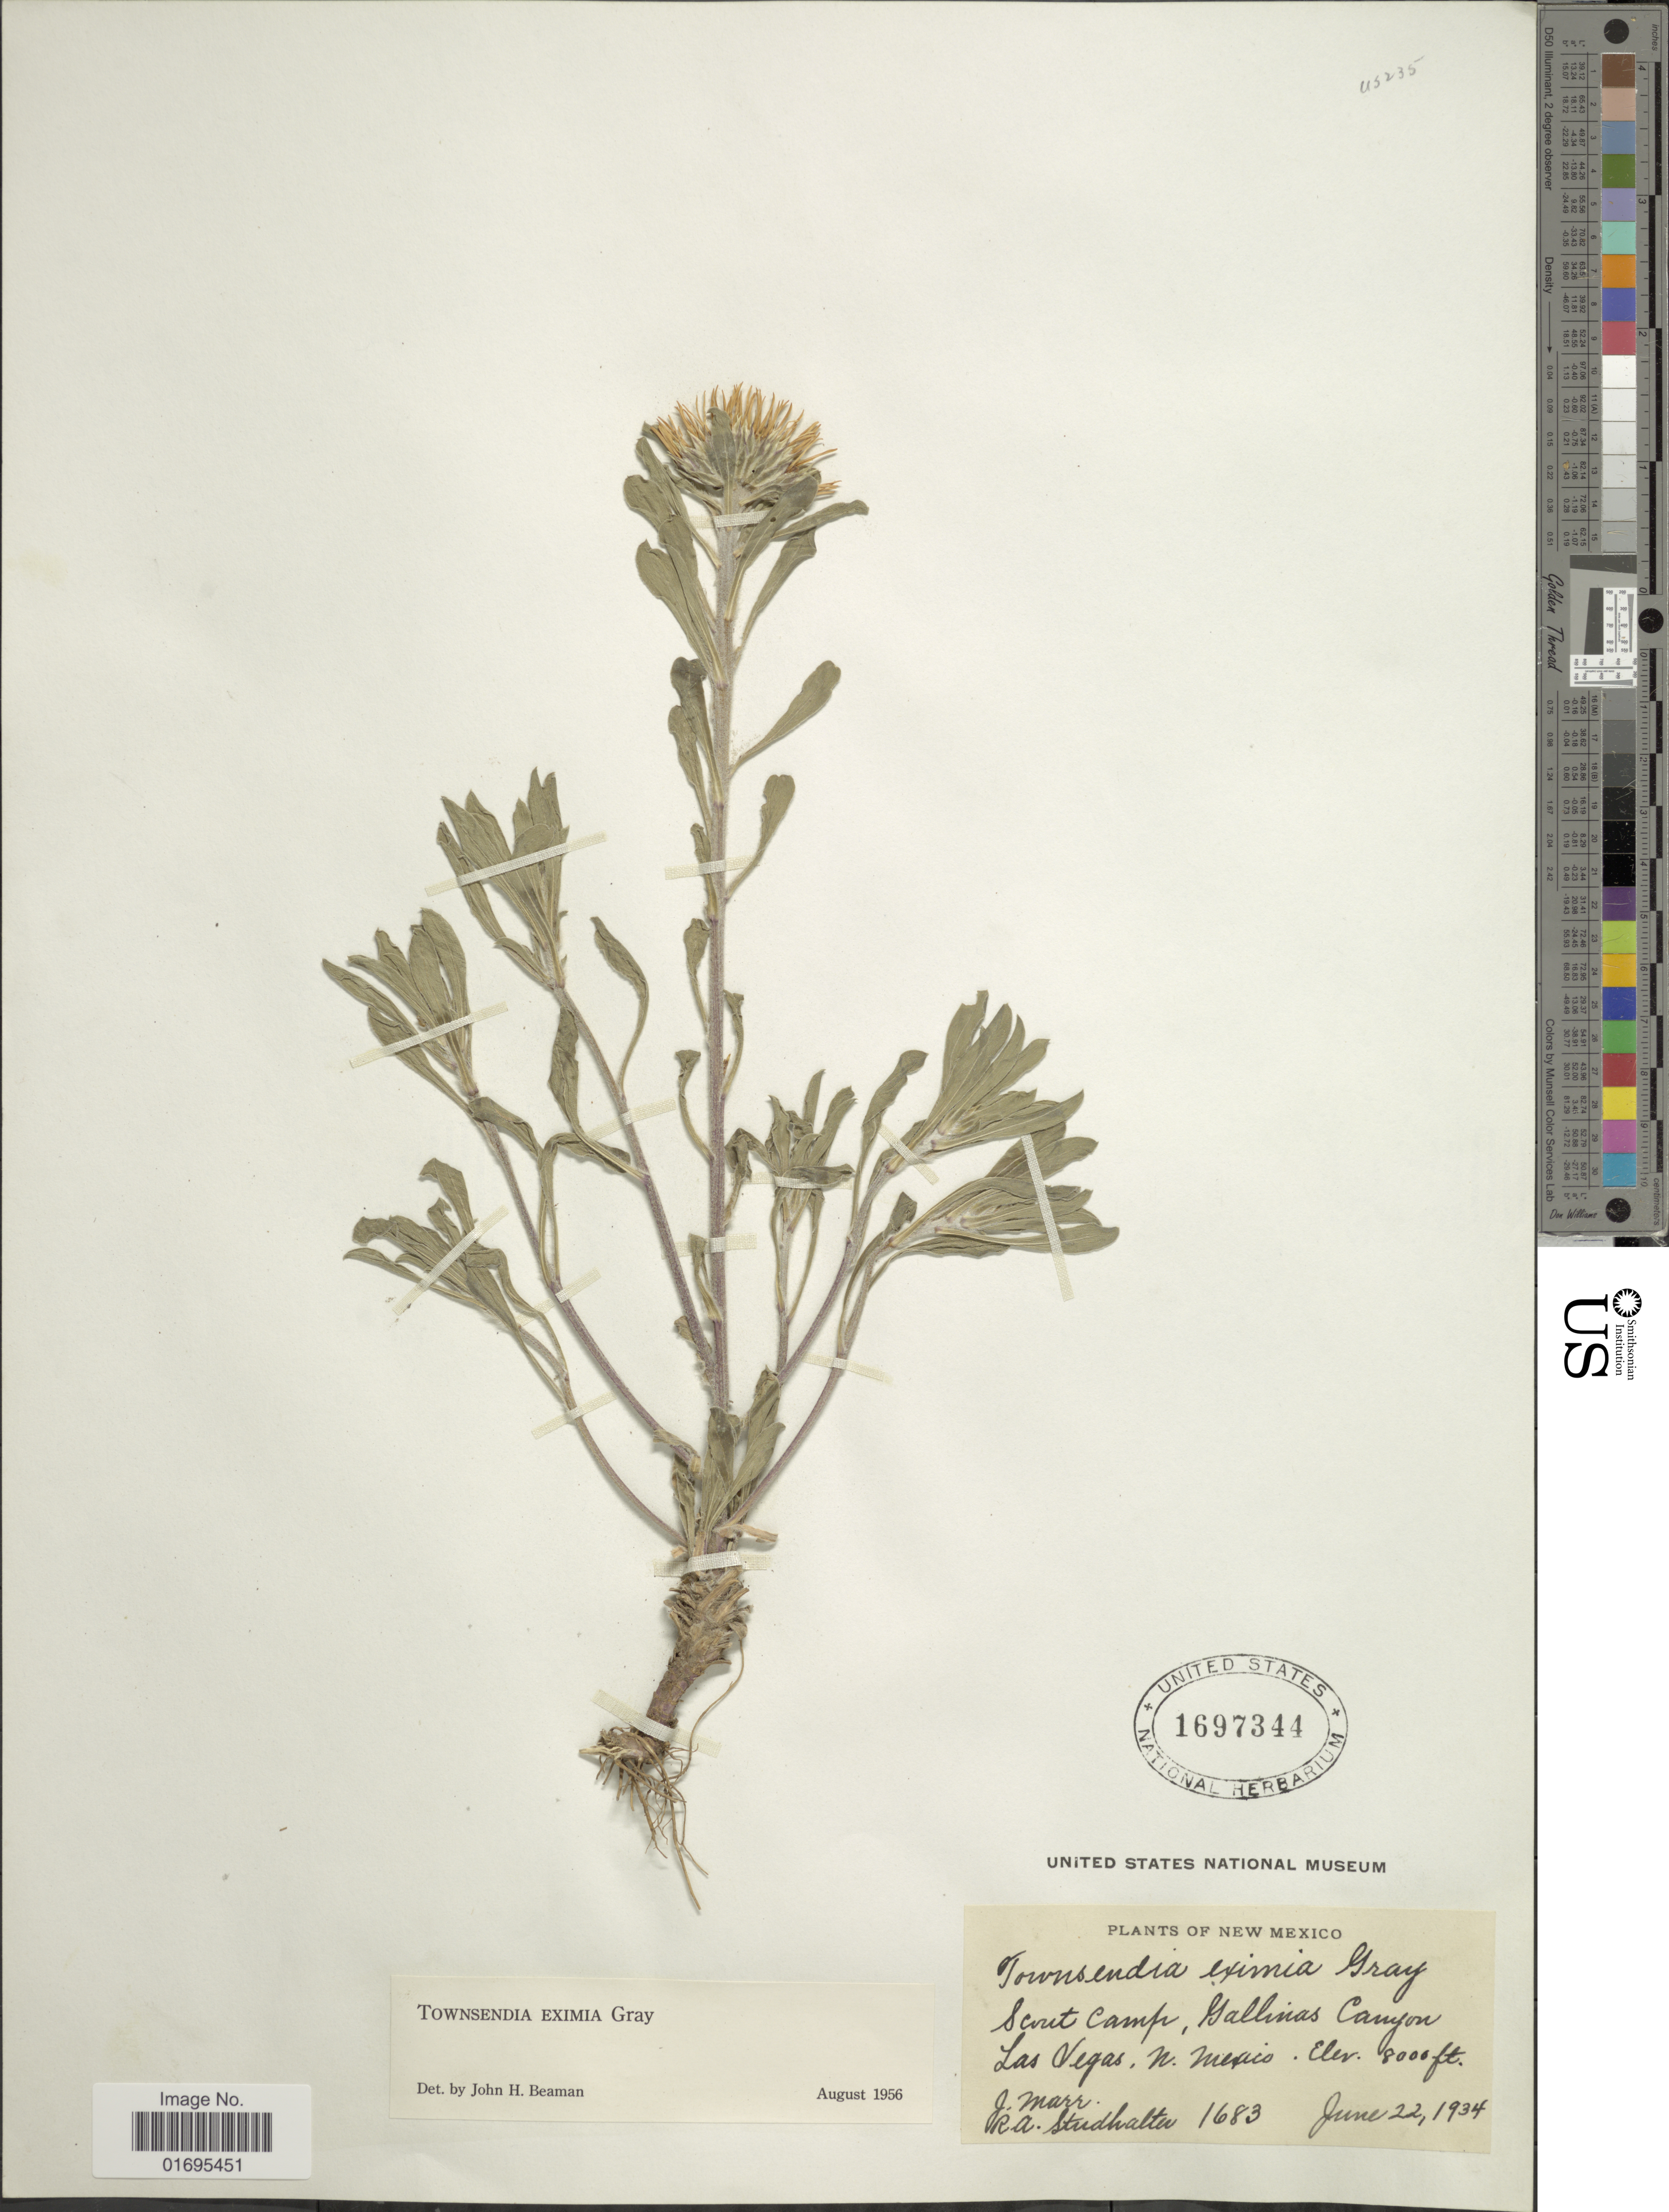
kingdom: Plantae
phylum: Tracheophyta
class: Magnoliopsida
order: Asterales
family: Asteraceae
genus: Townsendia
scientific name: Townsendia eximia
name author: A. Gray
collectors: J. Marr & R. Studhalter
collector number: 1683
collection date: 1934-06-22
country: United States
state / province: New Mexico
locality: Scout camp, Gallinas Canyon, Las Vegas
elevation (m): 2438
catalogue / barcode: US 1697344